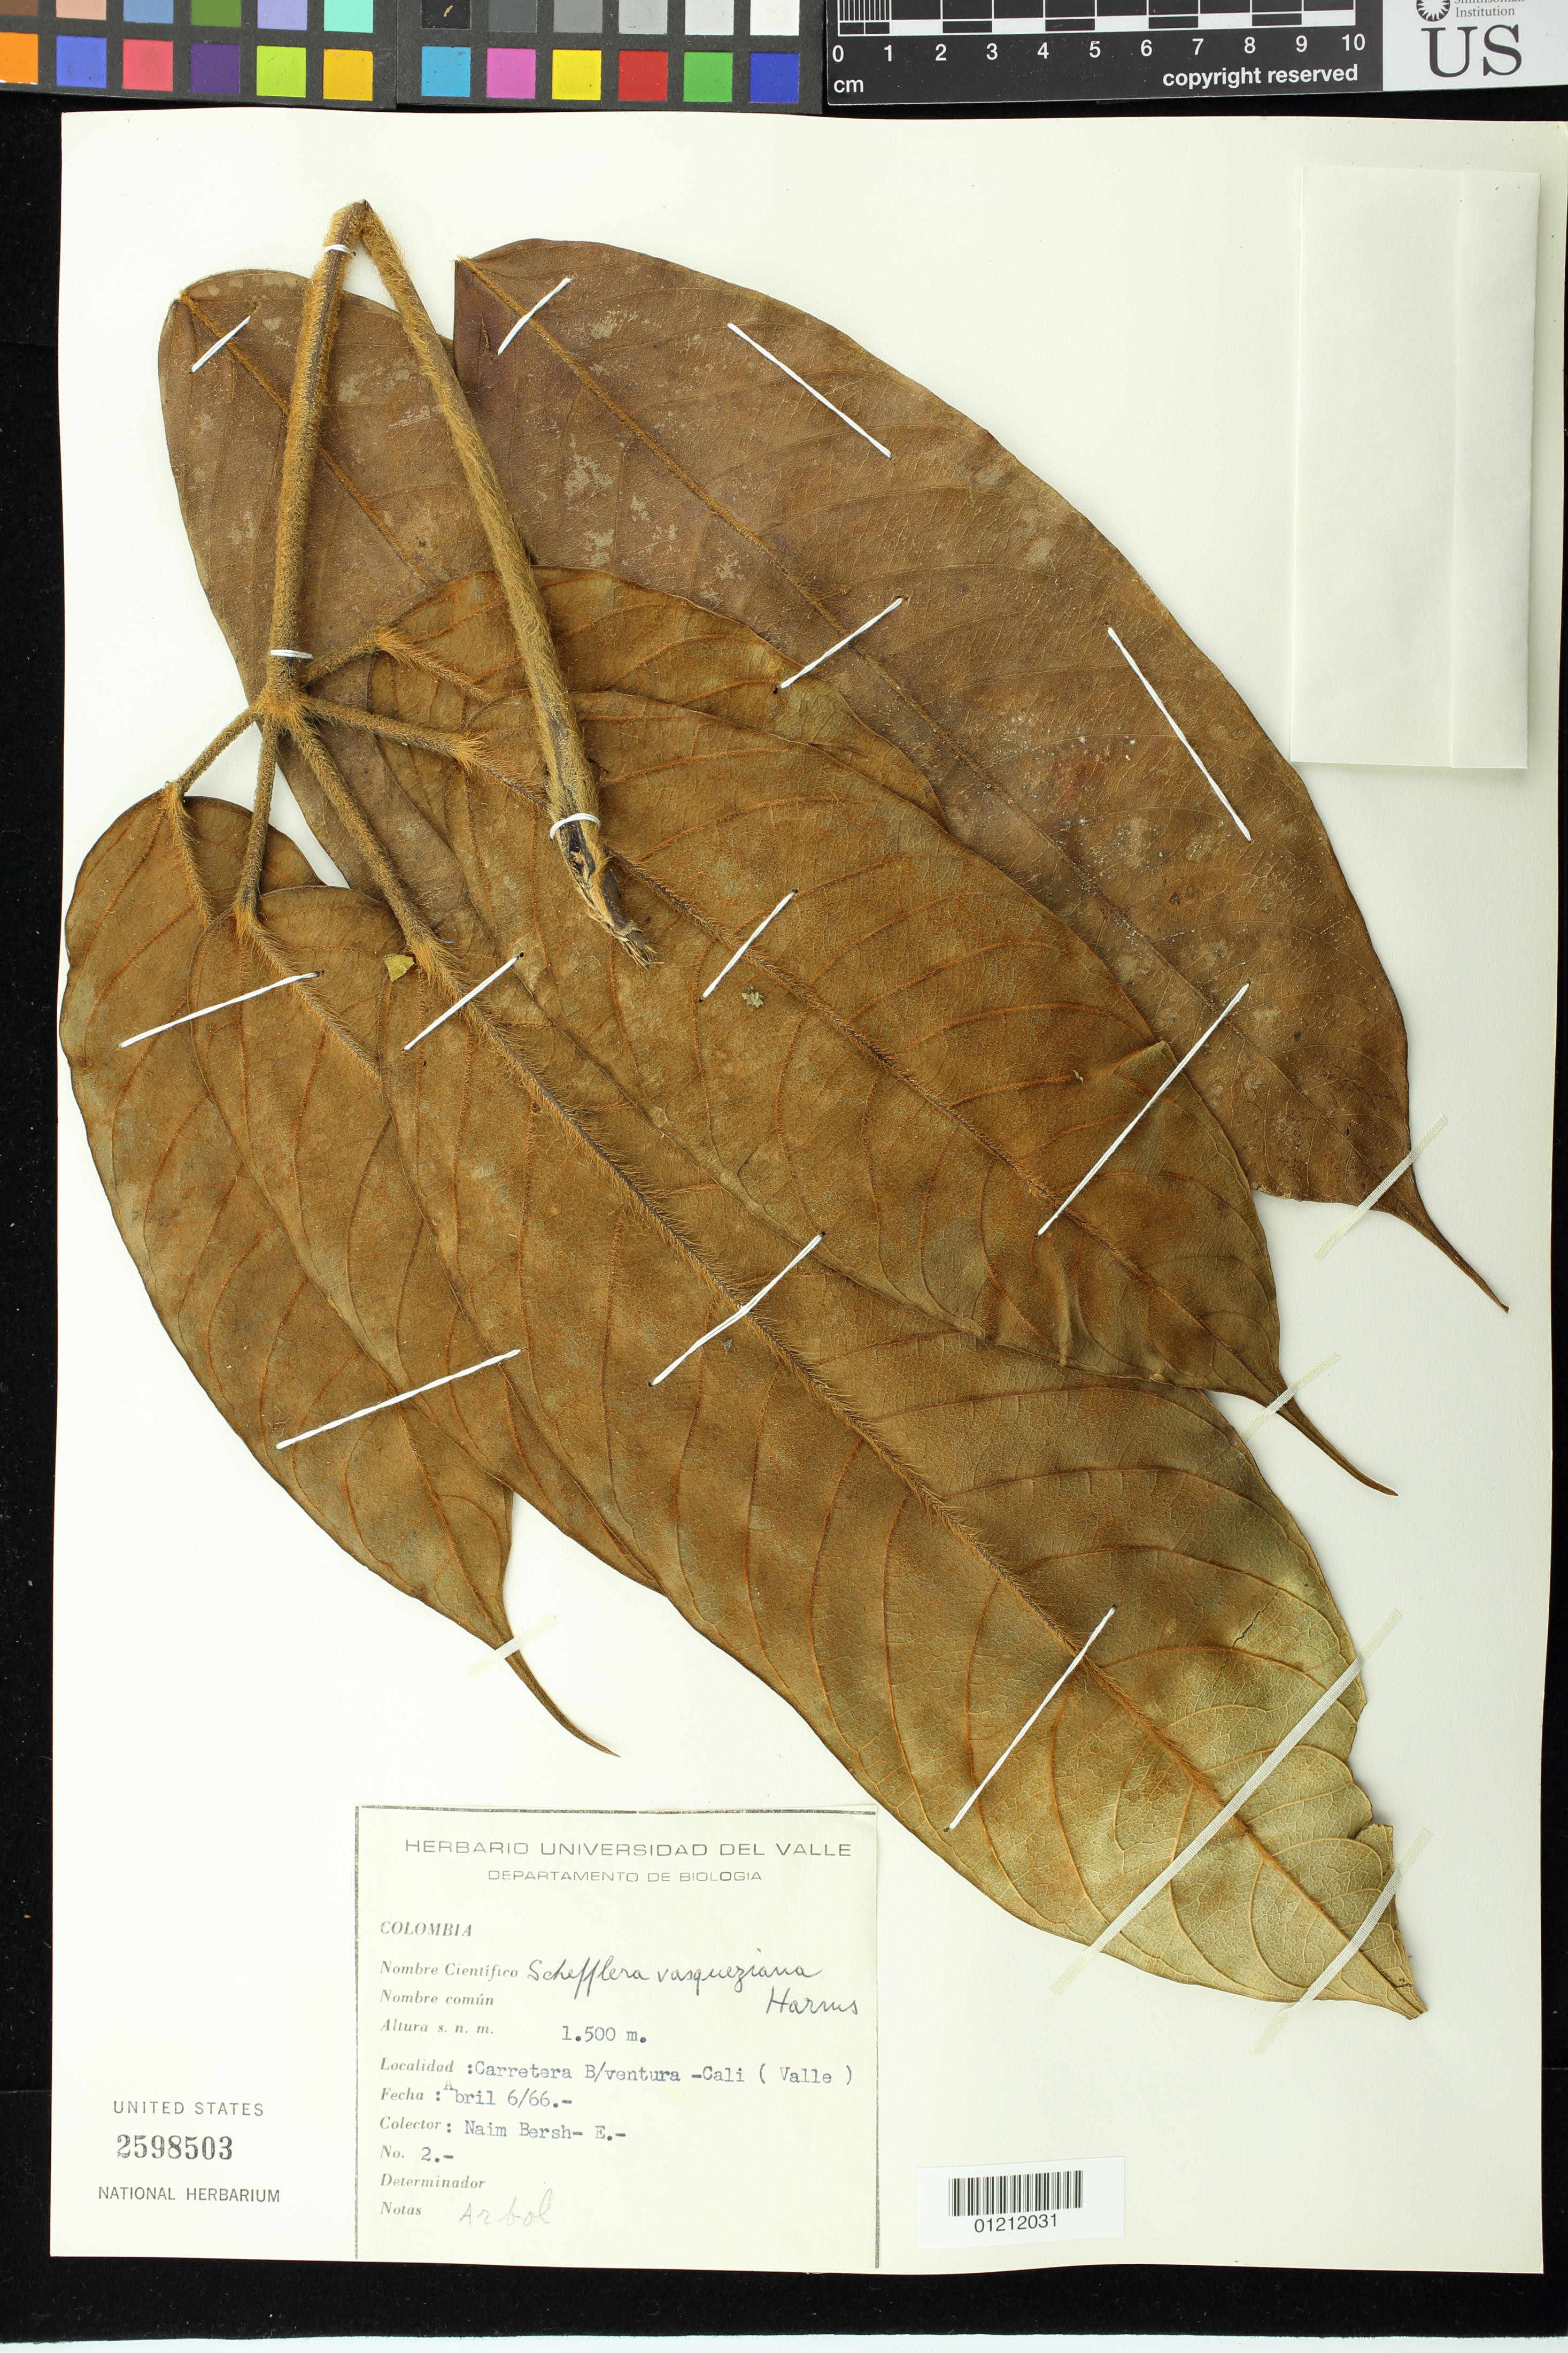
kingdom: Plantae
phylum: Tracheophyta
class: Magnoliopsida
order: Apiales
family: Araliaceae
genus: Schefflera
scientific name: Schefflera vasqueziana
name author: Harms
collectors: Naim Bersh- E.-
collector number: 2.-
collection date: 1966-04-06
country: Colombia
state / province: Valle del Cauca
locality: Carretera B/ventura -Cali (Valle)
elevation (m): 1500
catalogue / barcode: US 2598503